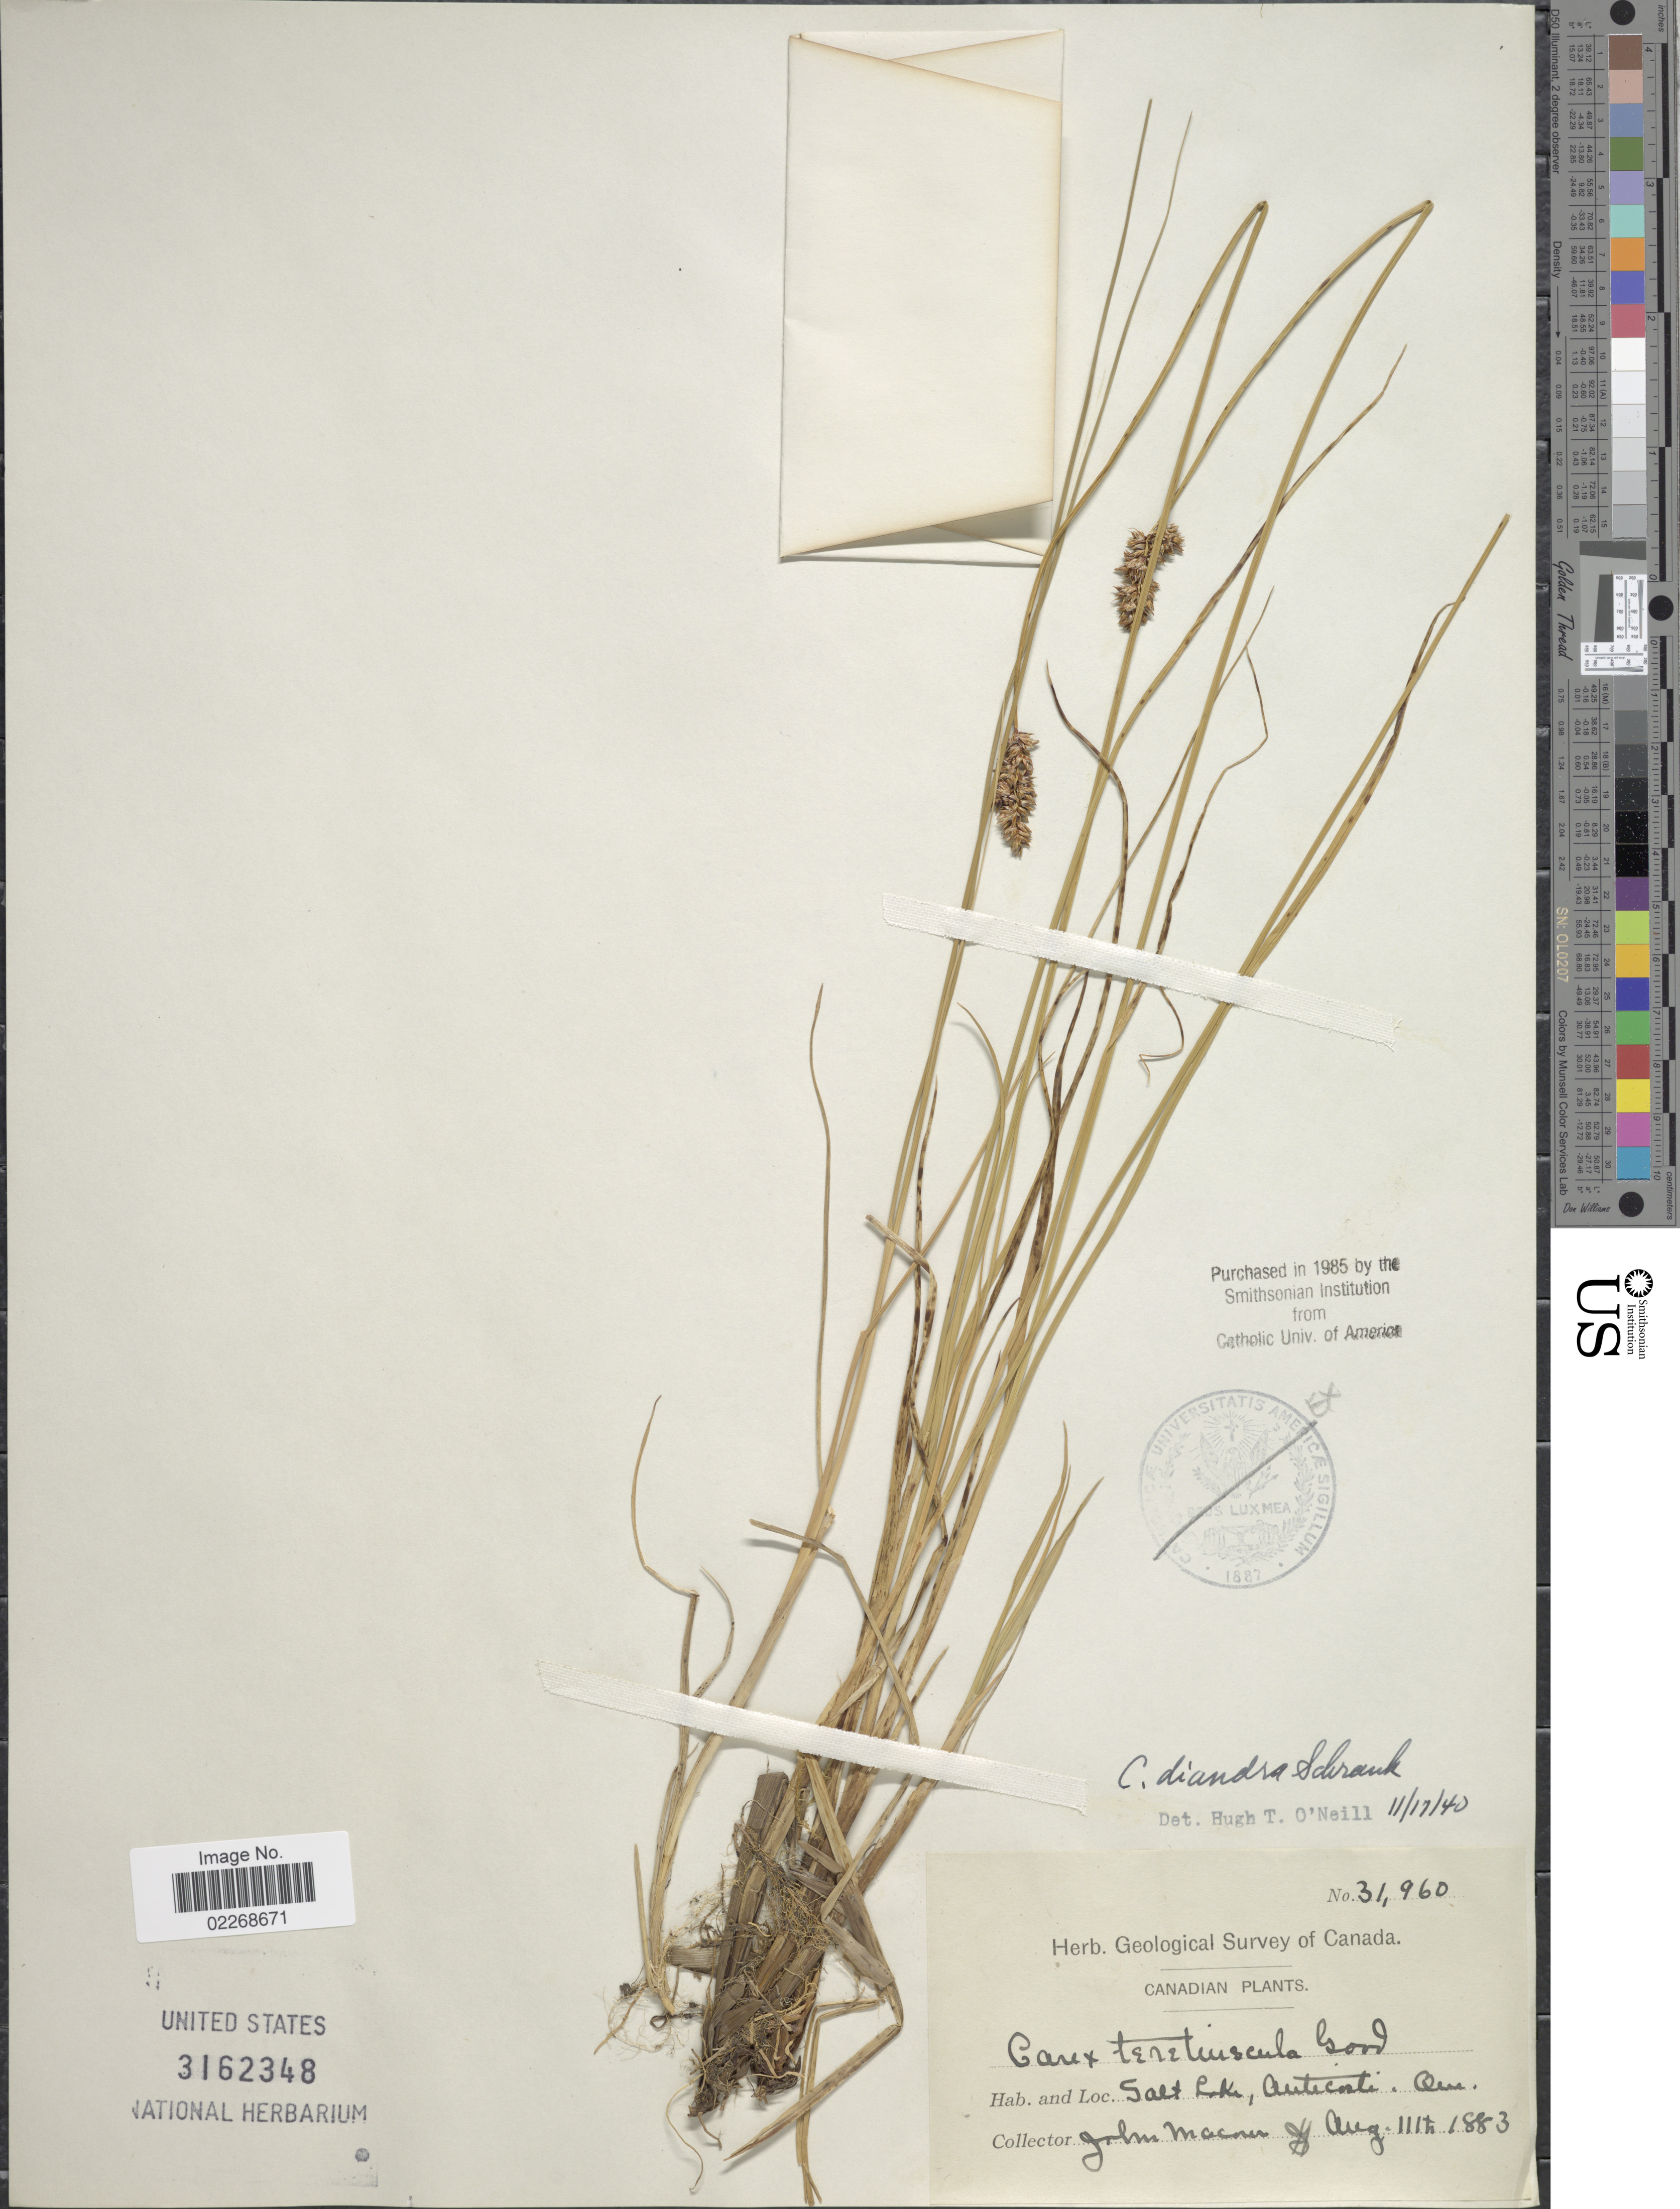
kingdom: Plantae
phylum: Tracheophyta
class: Liliopsida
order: Poales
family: Cyperaceae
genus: Carex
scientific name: Carex diandra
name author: Schrank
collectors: J. Macoun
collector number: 31960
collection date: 1883-08-11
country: Canada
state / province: Quebec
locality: Salt Lake, Anticosti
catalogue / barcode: US 3162348